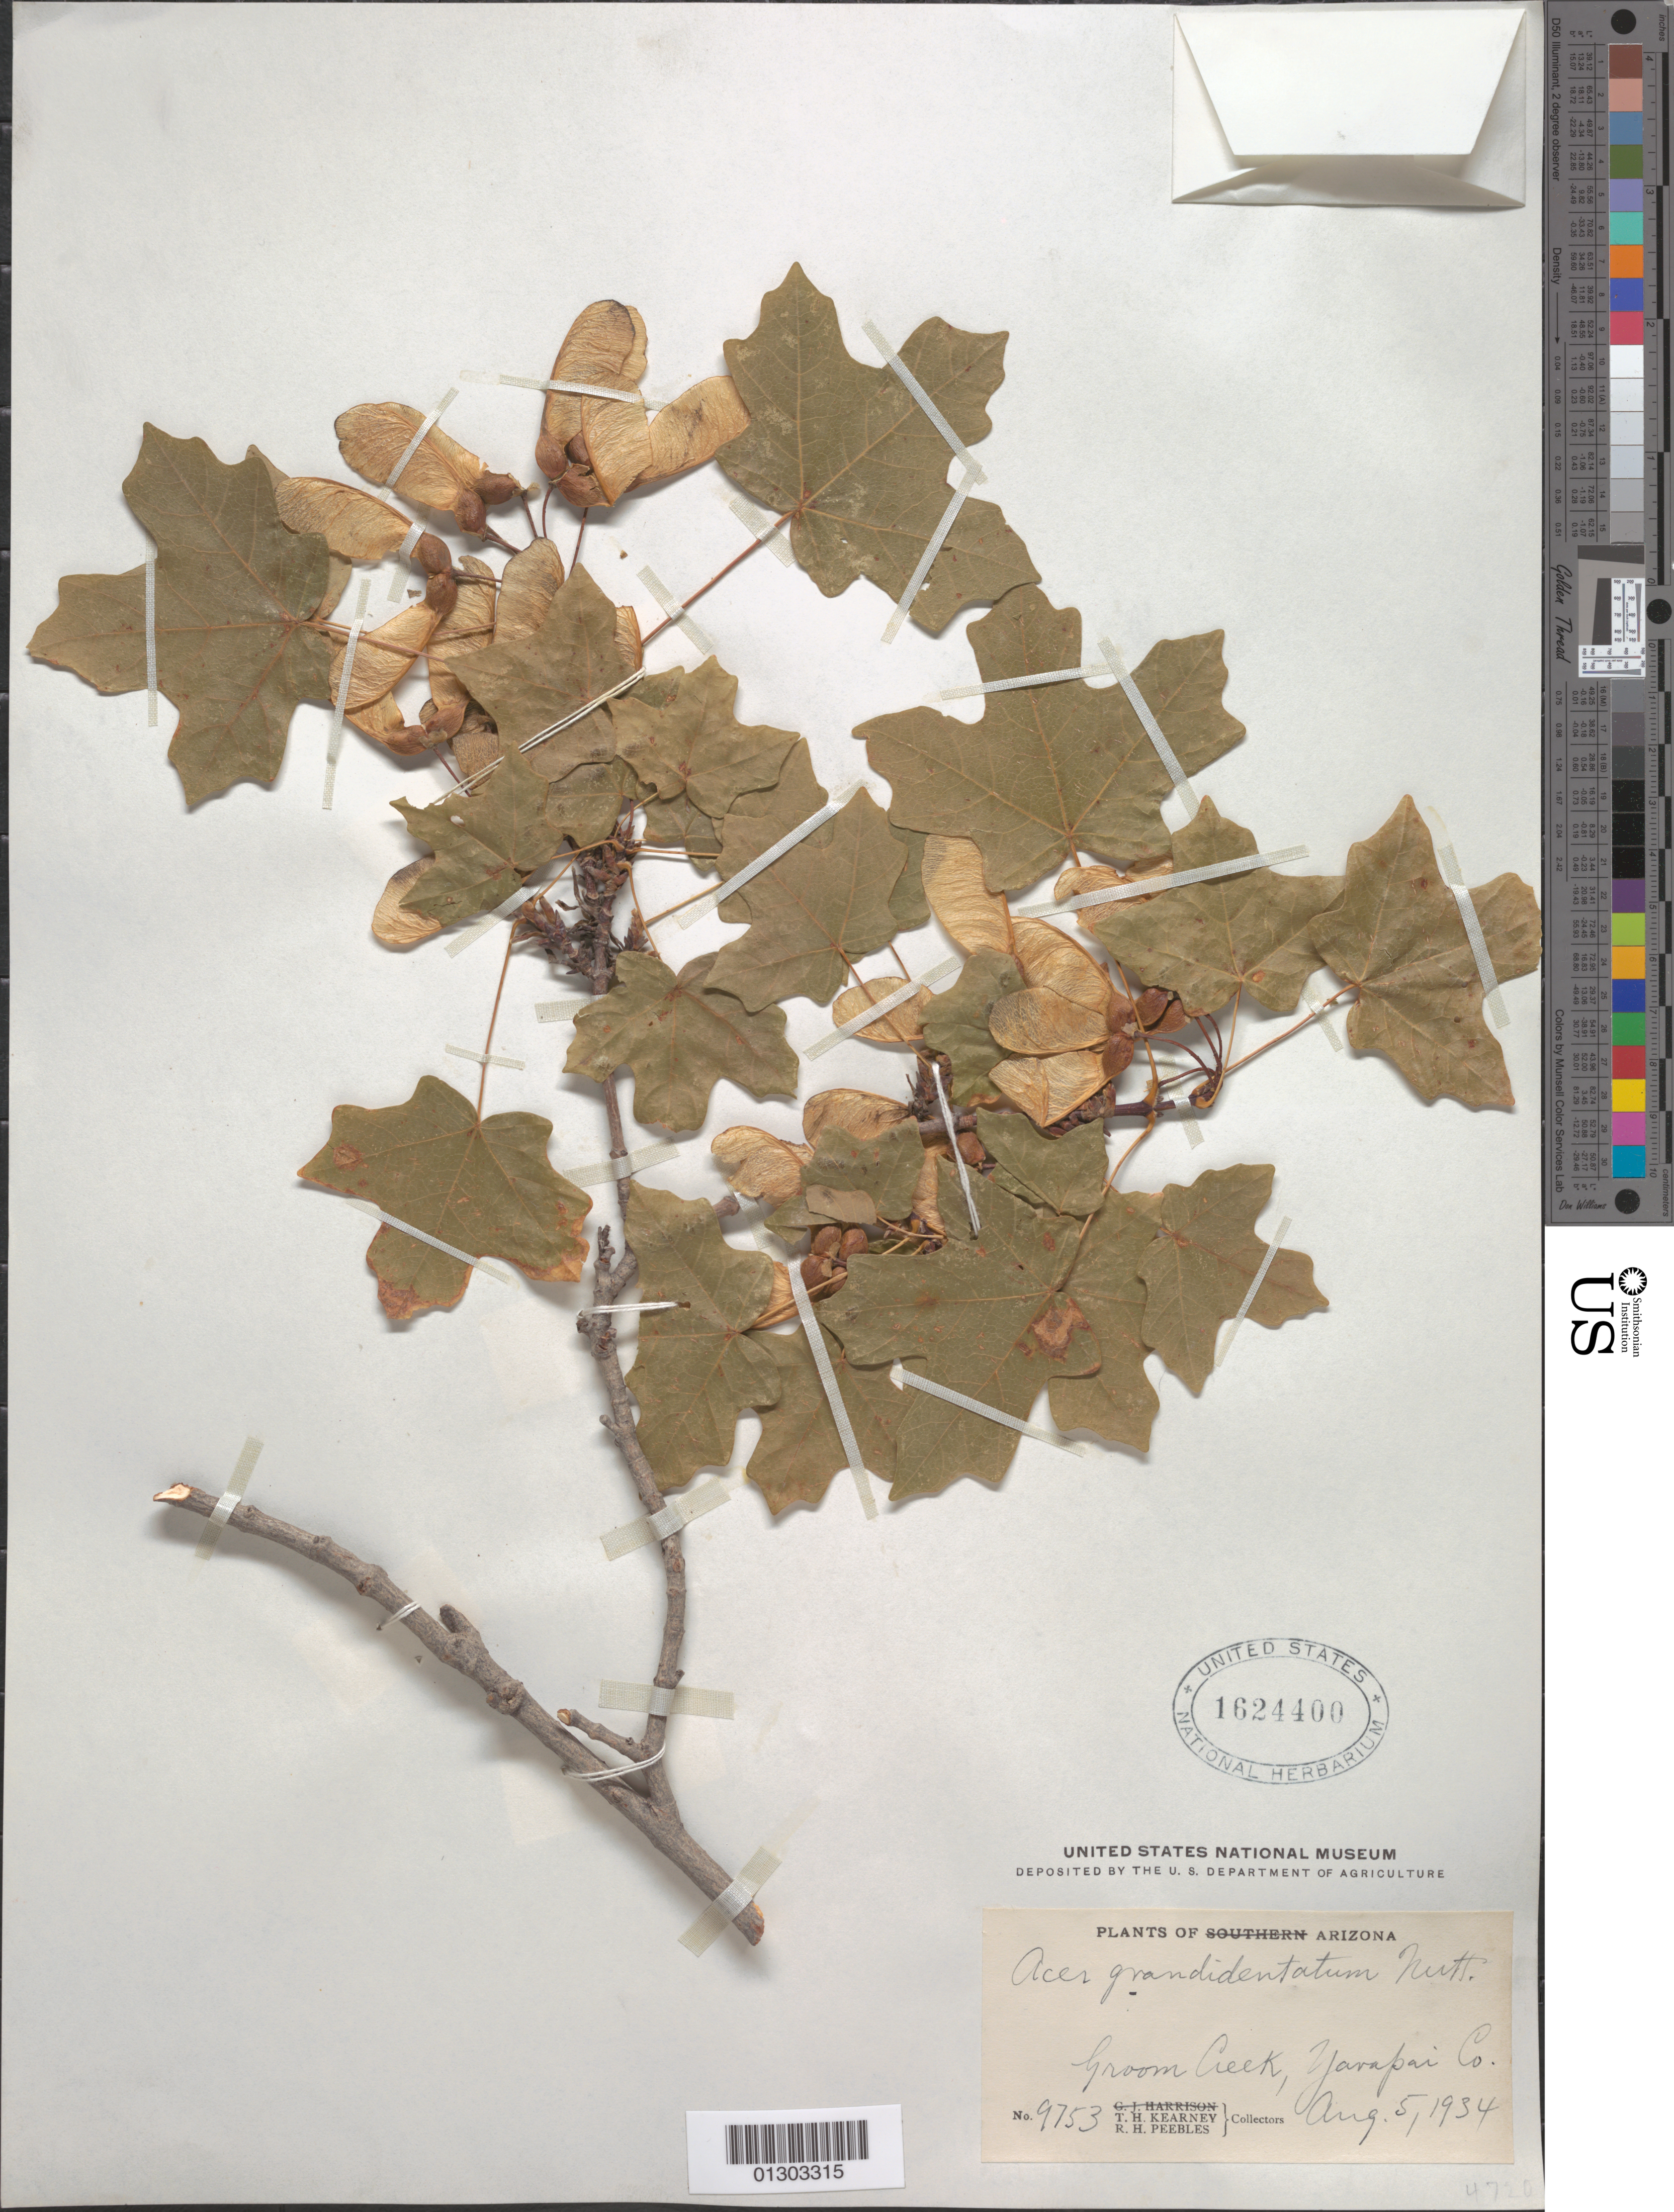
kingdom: Plantae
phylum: Tracheophyta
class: Magnoliopsida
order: Sapindales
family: Sapindaceae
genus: Acer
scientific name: Acer grandidentatum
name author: Nutt.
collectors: T. H. Kearney & R. H. Peebles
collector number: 9753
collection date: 1934-08-05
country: United States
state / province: Arizona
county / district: Yavapai County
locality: Yavapai County, Groom Creek.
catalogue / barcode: US 1624400